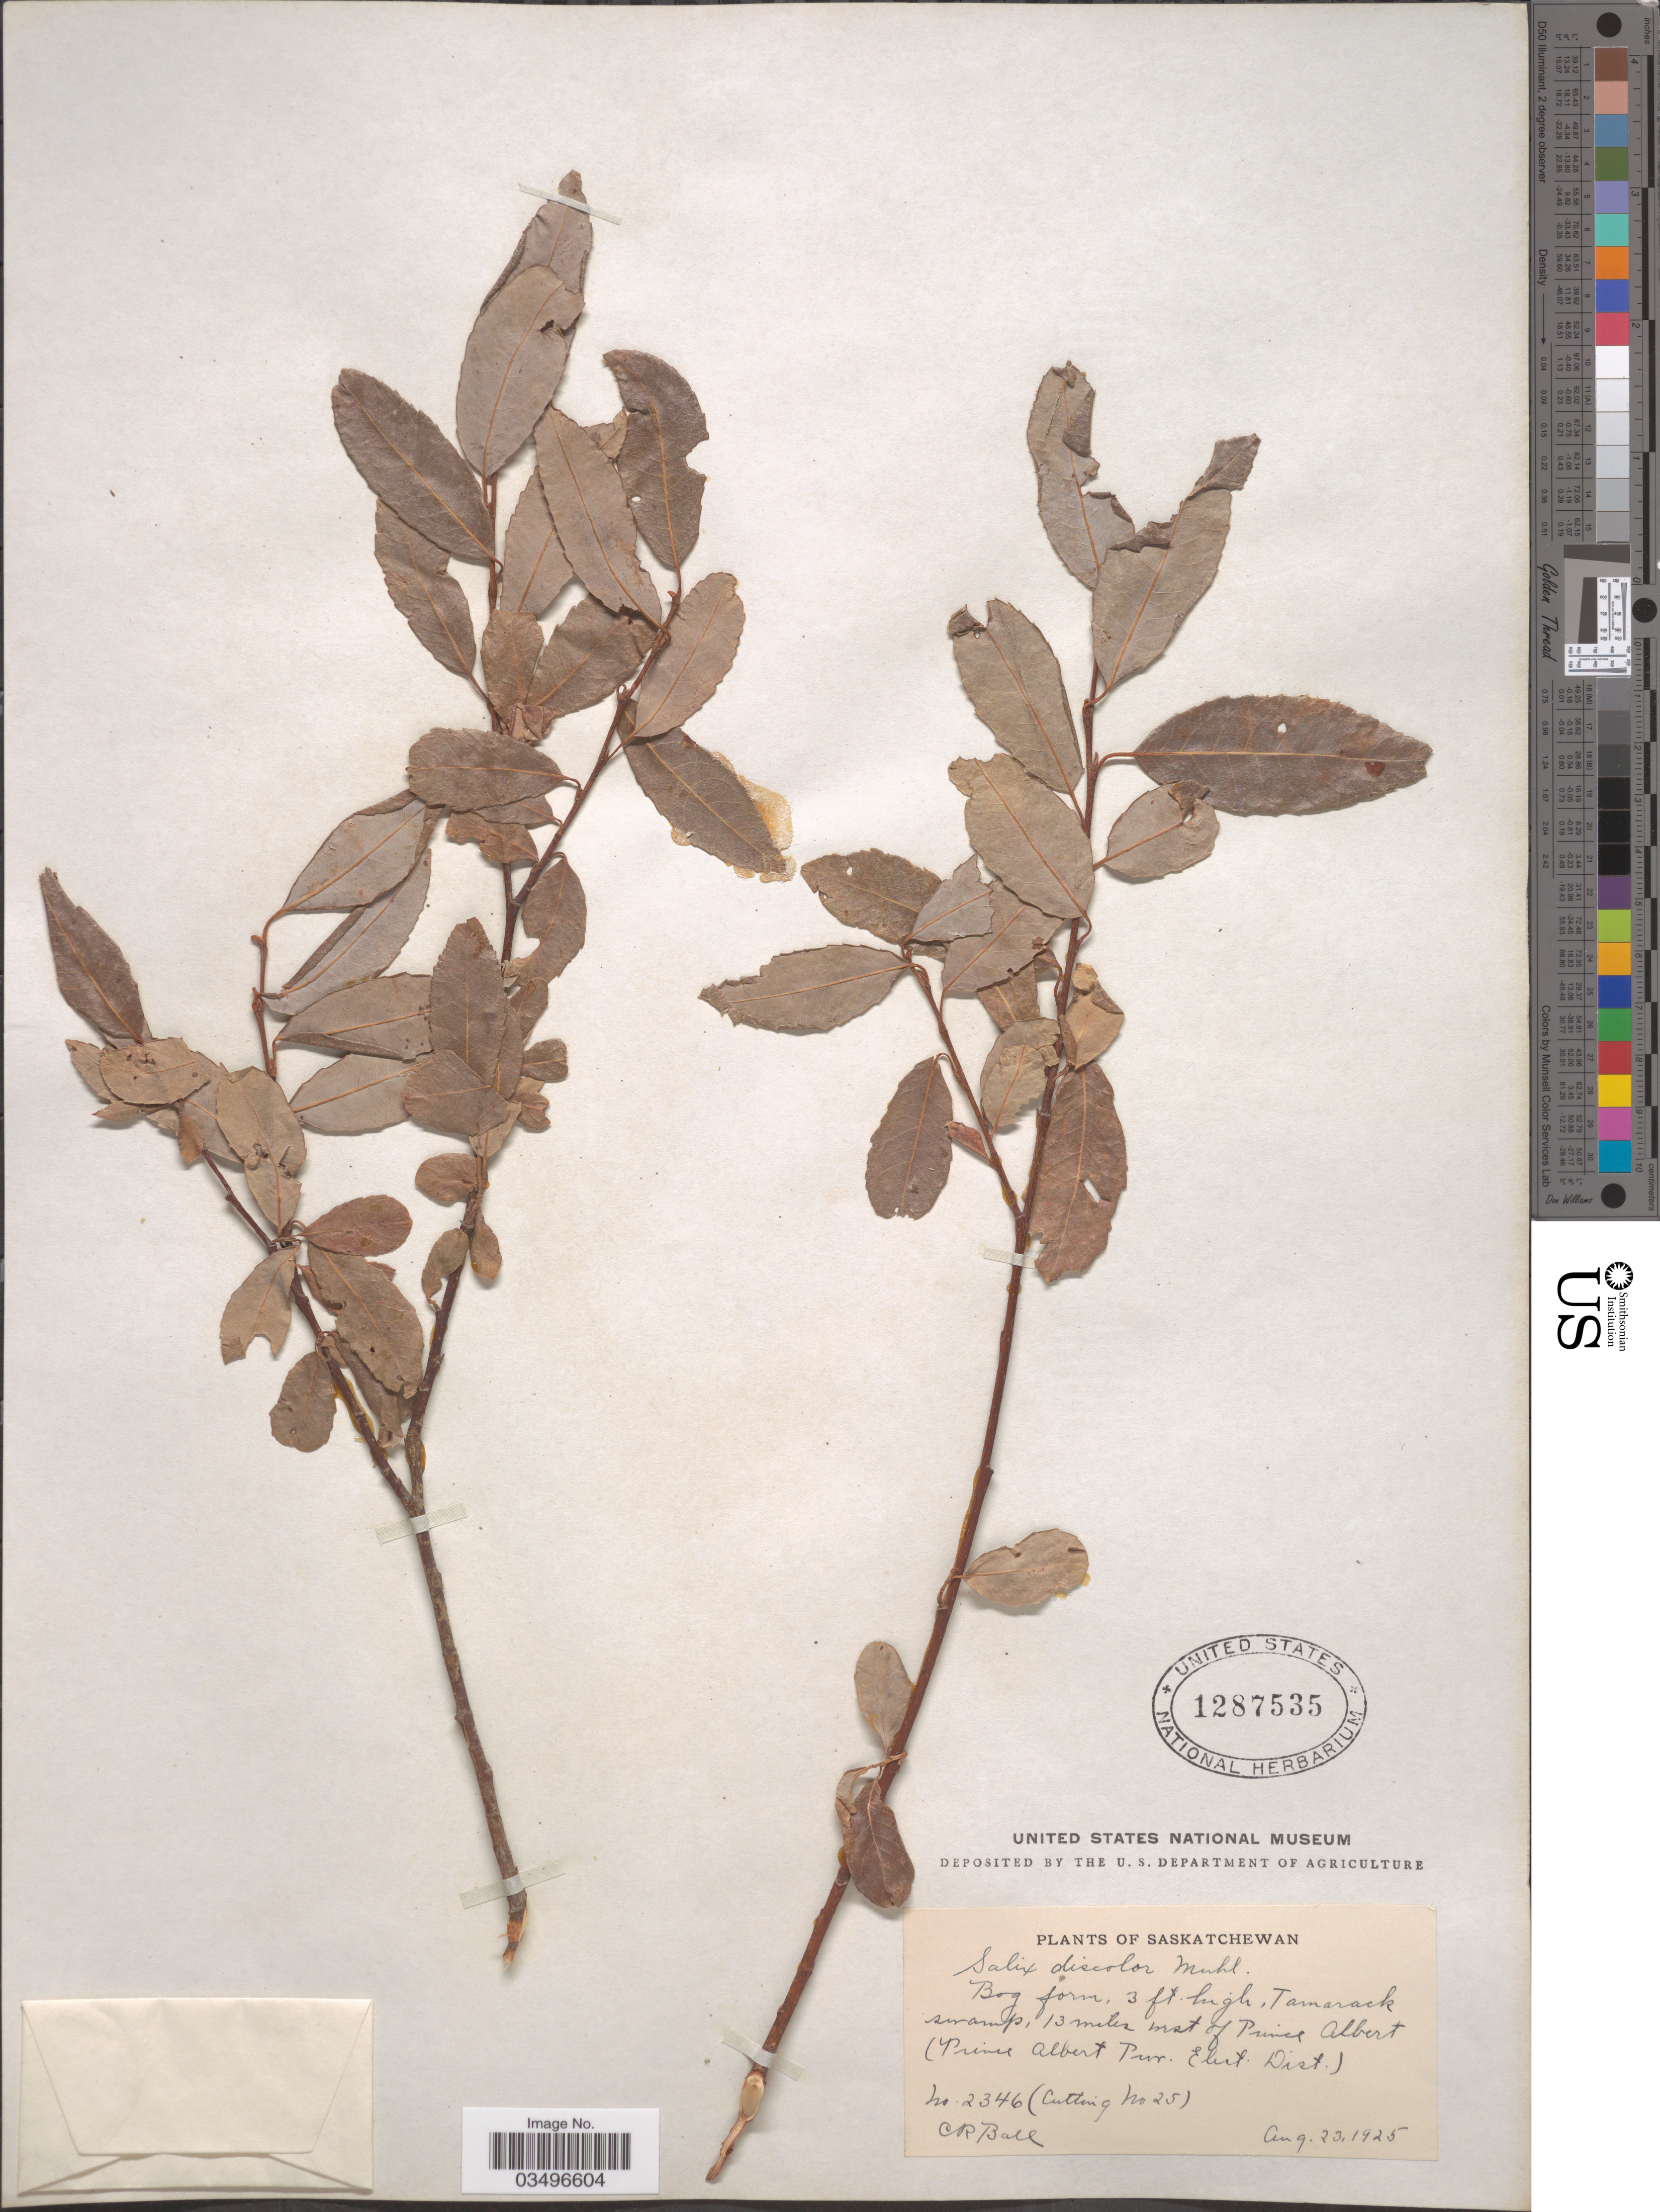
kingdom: Plantae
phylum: Tracheophyta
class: Magnoliopsida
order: Malpighiales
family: Salicaceae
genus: Salix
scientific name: Salix discolor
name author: Muhl.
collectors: C. R. Ball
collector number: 2346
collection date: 1925-08-23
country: Canada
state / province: Saskatchewan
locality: Bog form, Tamarack swamp, 13 miles west of Prince Albert (Prince Albert Prov. Elect. Dist.).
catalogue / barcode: US 1287535